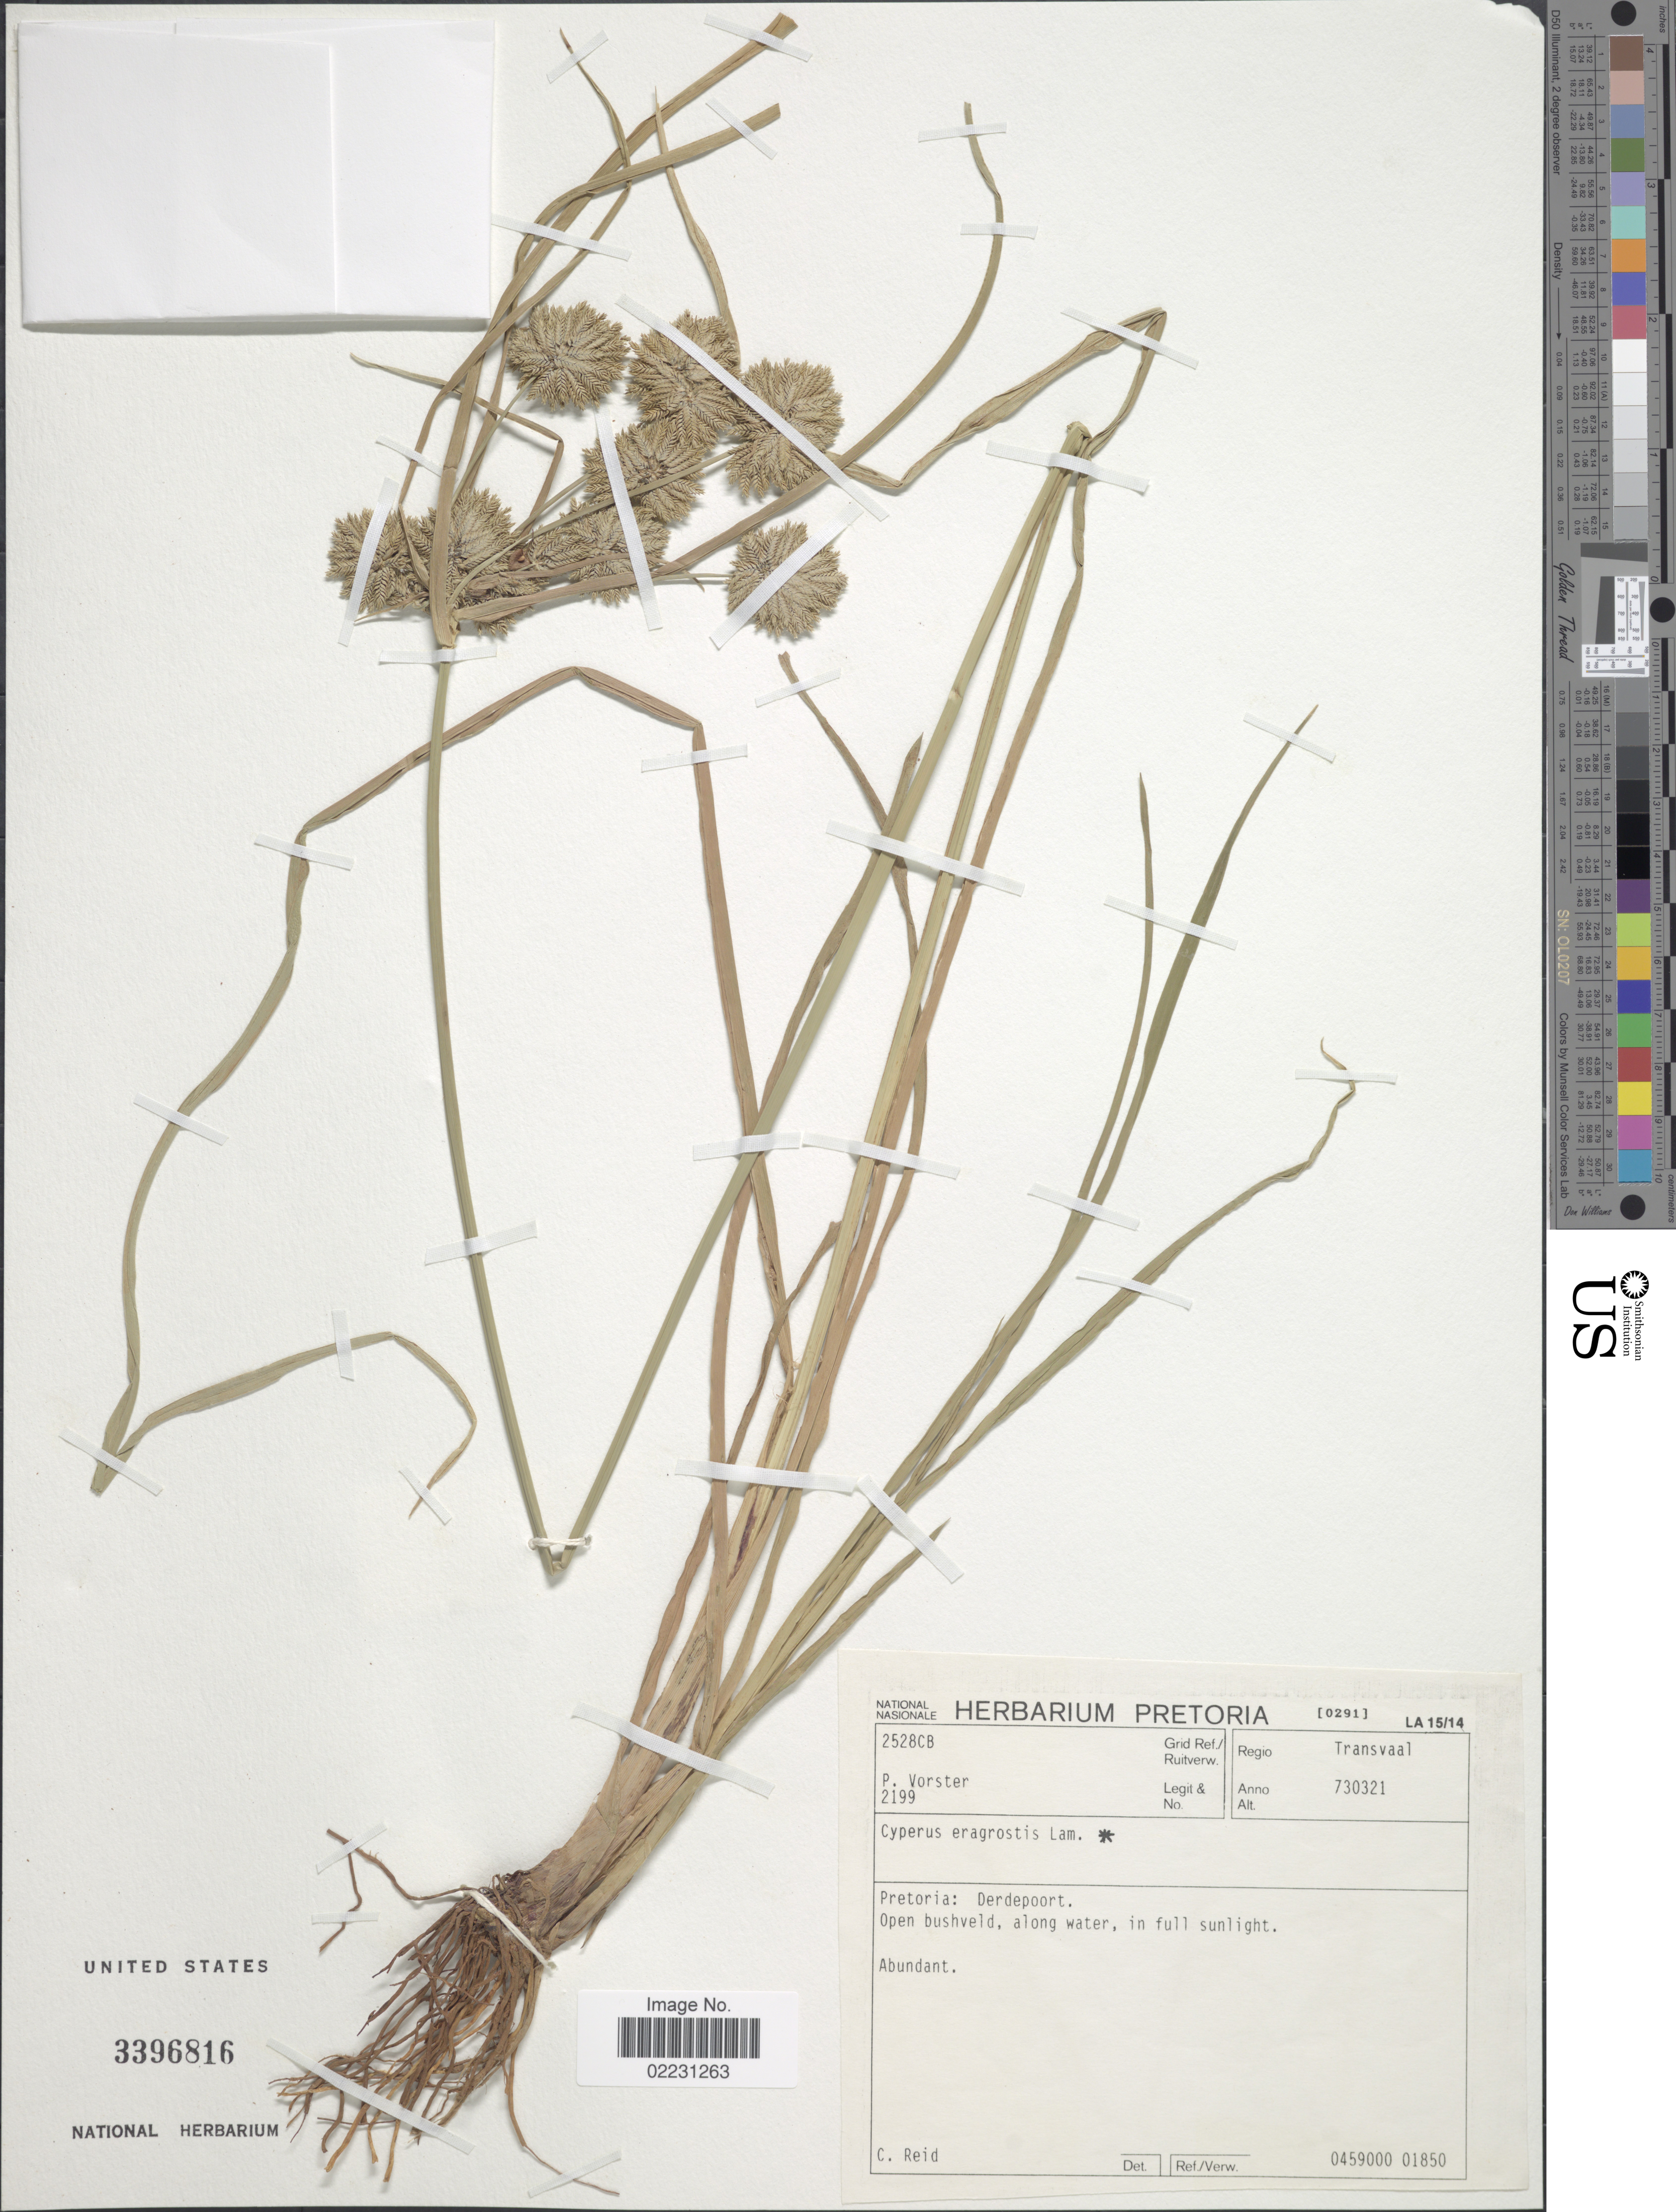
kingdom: Plantae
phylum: Tracheophyta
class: Liliopsida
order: Poales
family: Cyperaceae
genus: Cyperus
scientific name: Cyperus eragrostis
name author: Lam.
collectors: P. Vorster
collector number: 2199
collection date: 1973-03-21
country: South Africa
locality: Regio: Transvaal. Pretoria: Derdepoort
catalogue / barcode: US 3396816